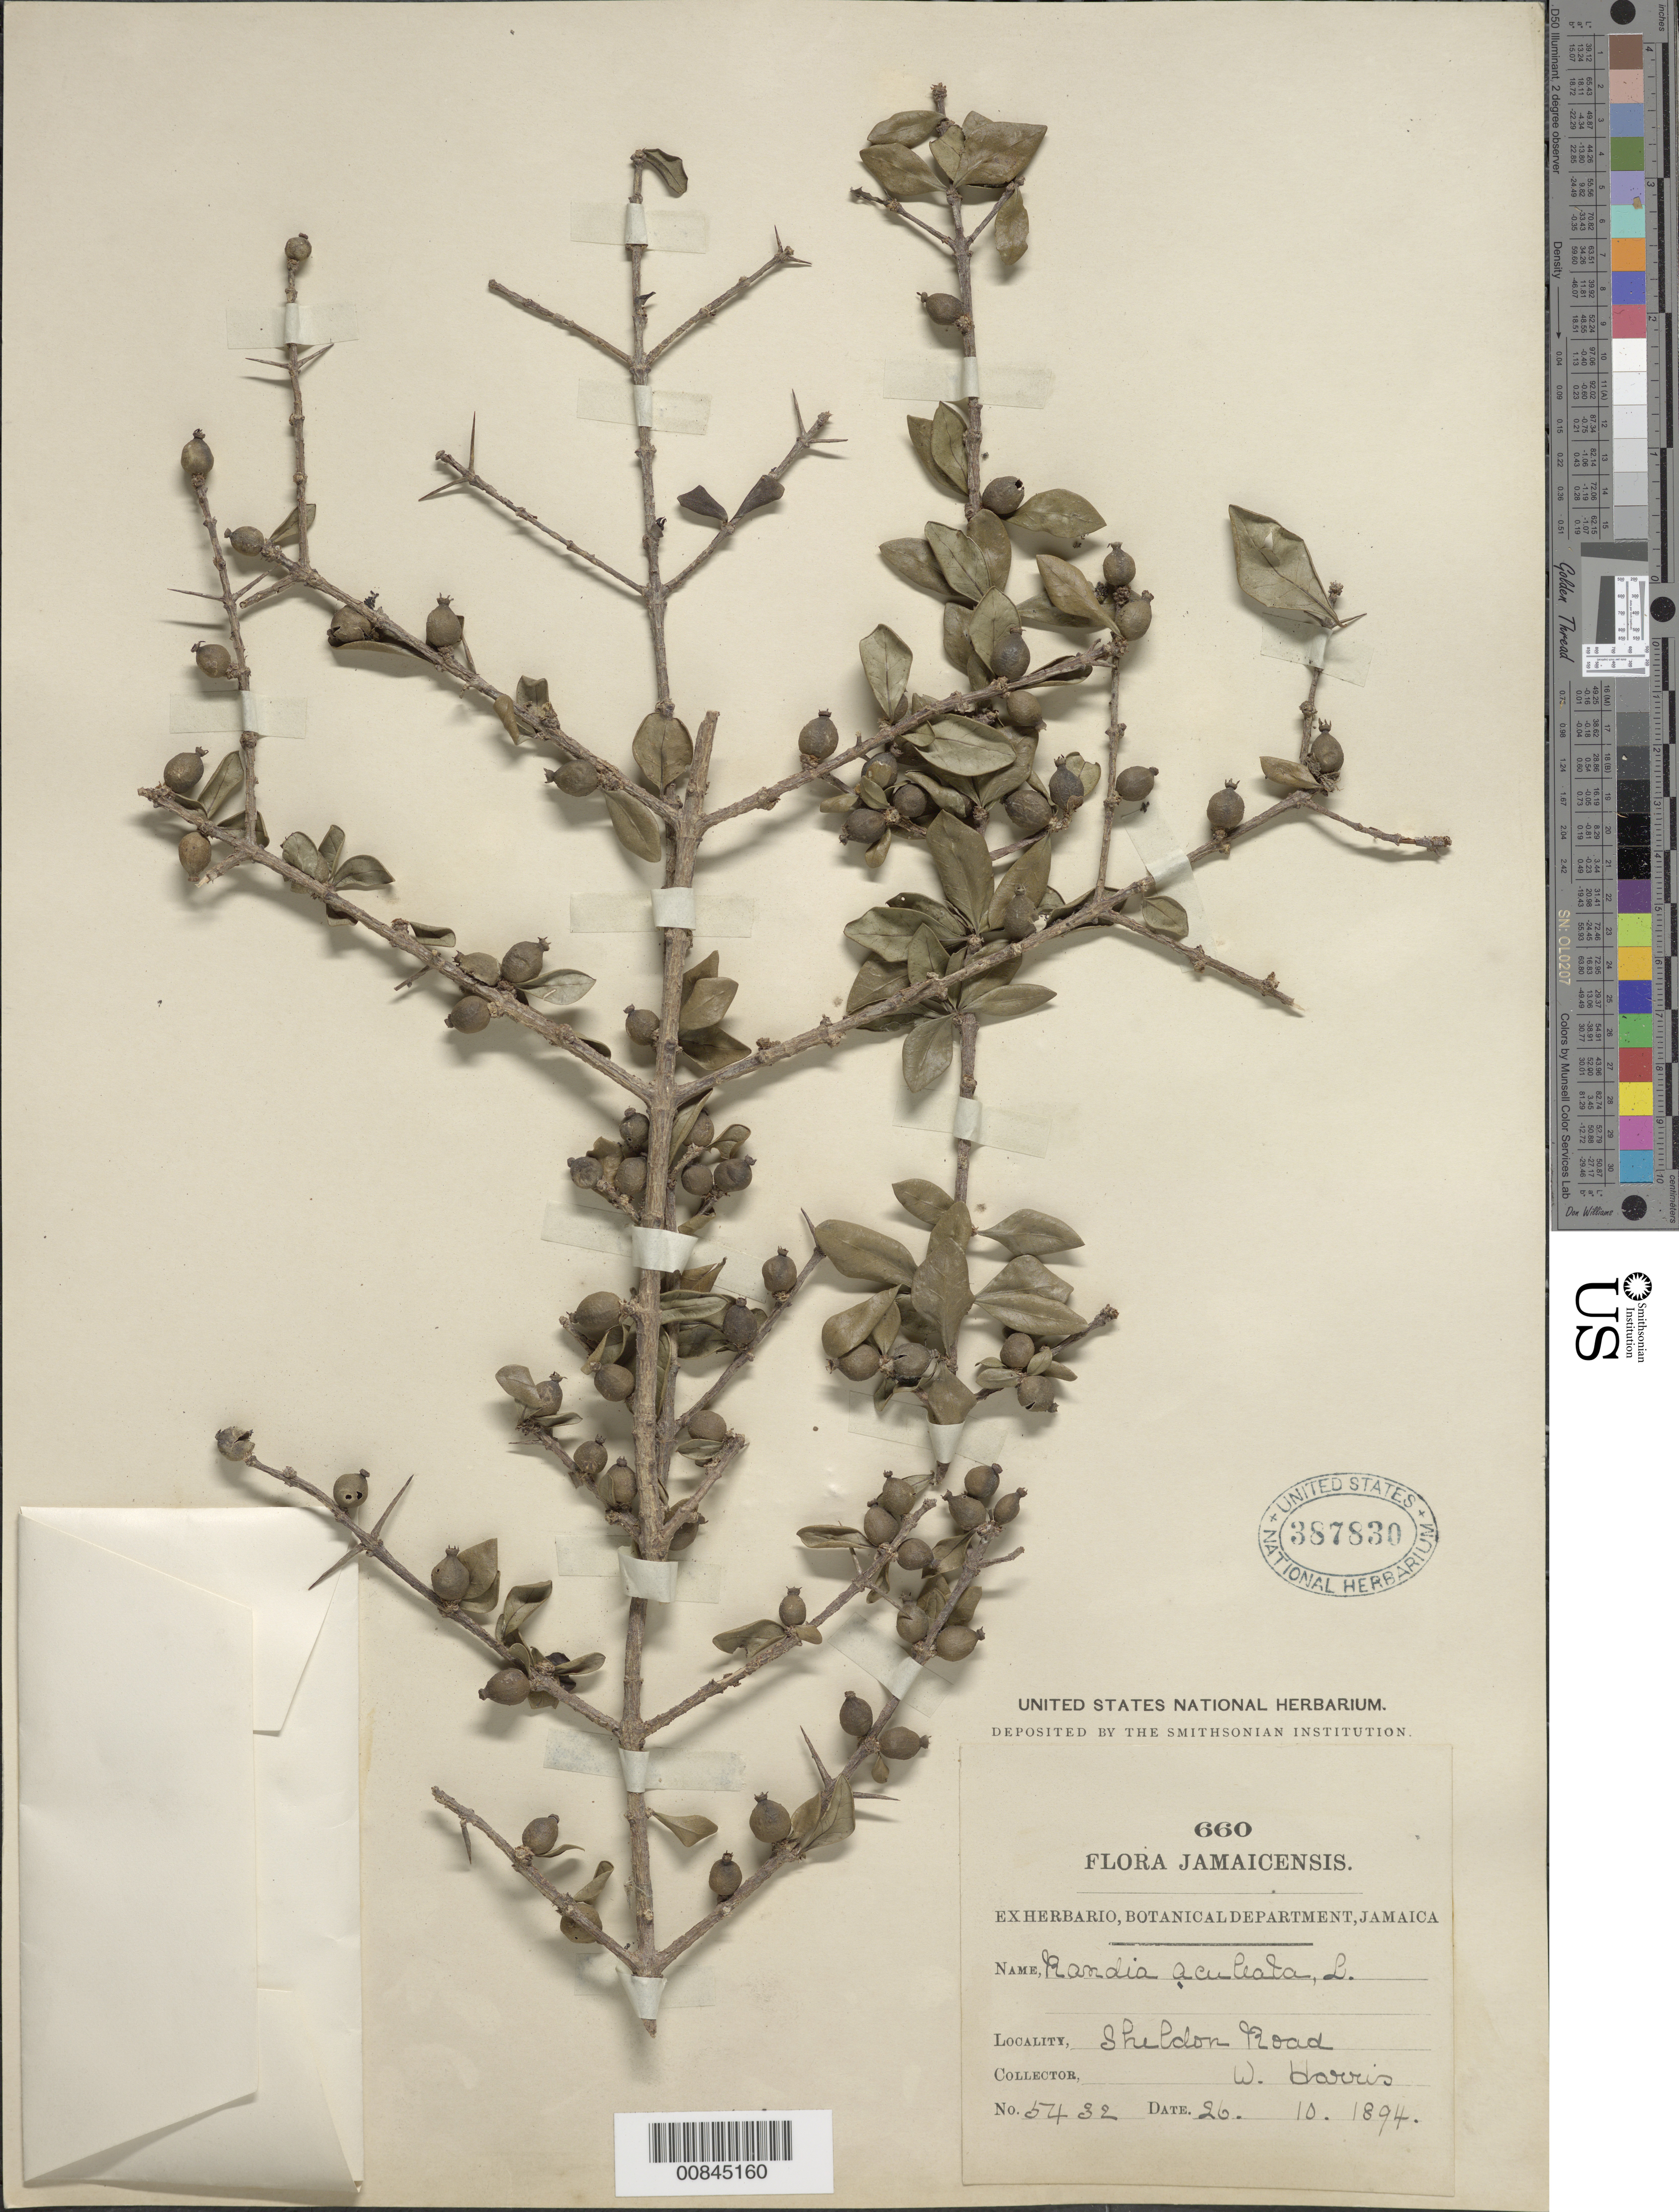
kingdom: Plantae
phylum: Tracheophyta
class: Magnoliopsida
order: Gentianales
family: Rubiaceae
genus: Randia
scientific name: Randia aculeata var. aculeata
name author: L.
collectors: W. H. Harris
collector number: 5432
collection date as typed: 26 Oct 1894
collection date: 1894-10-26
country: Jamaica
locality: Sheldon Road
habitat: Near road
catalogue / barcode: US 387830